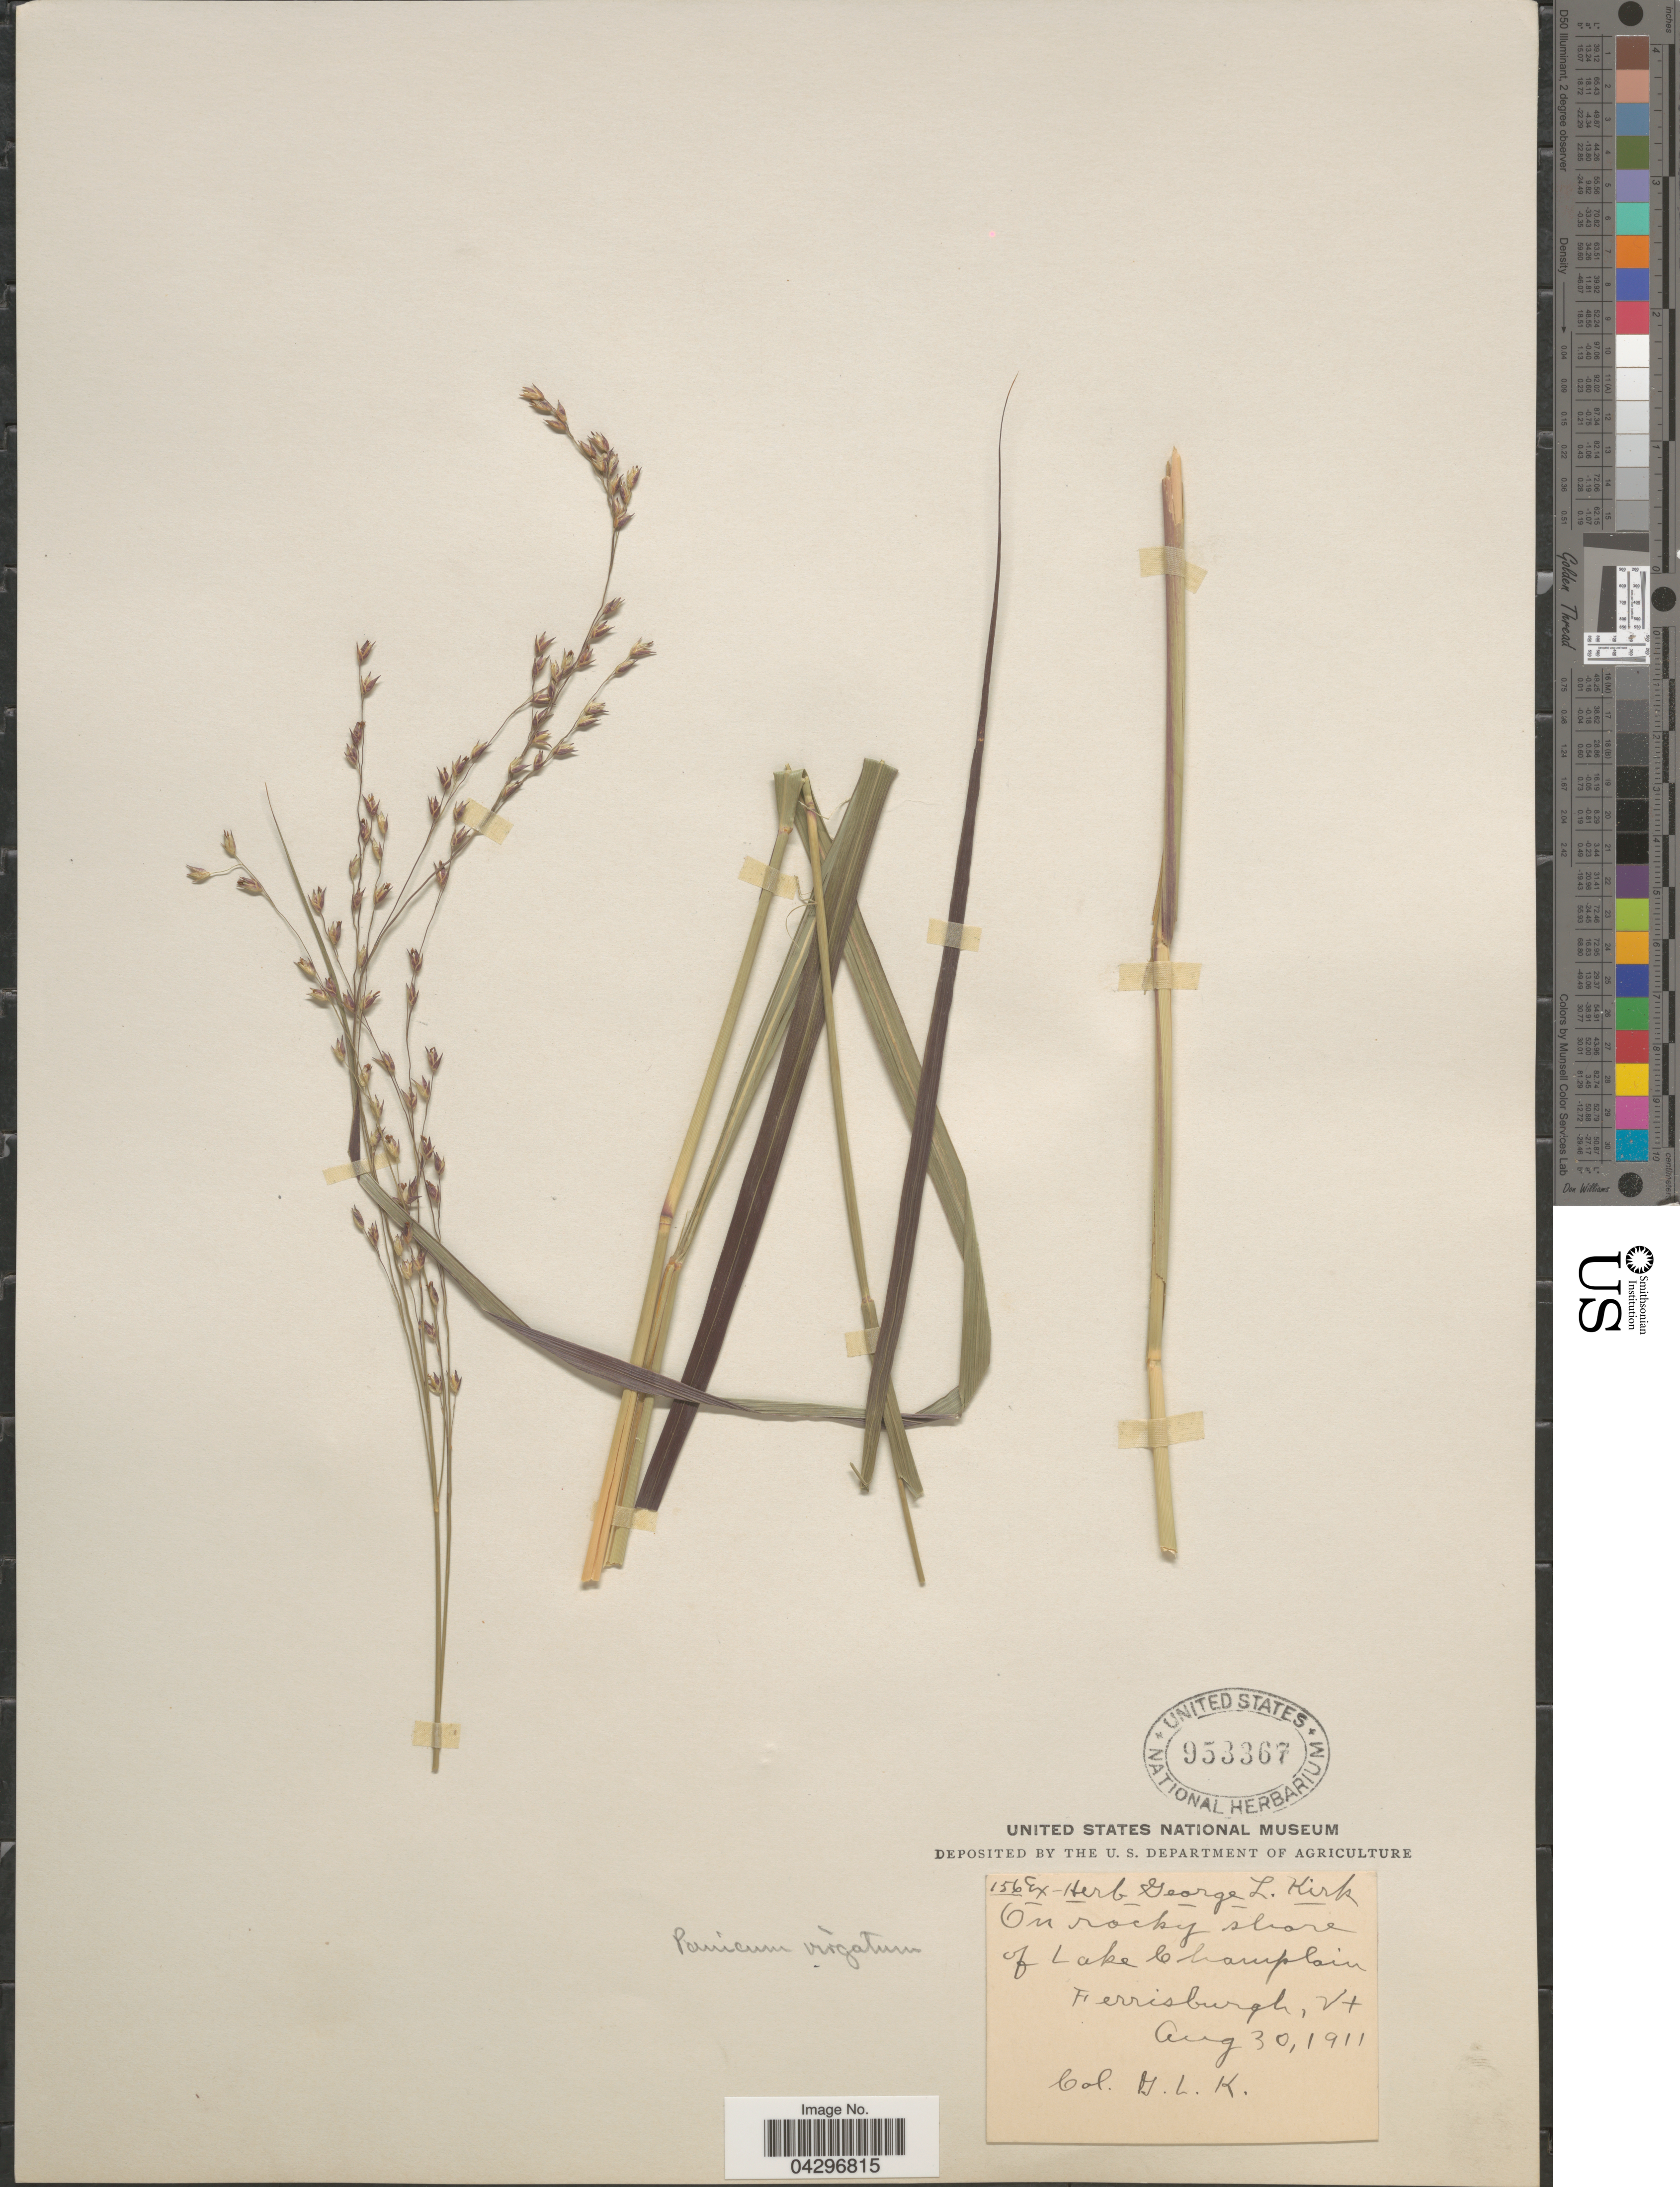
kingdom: Plantae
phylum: Tracheophyta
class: Liliopsida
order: Poales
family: Poaceae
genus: Panicum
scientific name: Panicum virgatum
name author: L.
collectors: G. Kirk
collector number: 156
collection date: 1911-08-30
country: United States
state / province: Vermont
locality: On rocky shore of Lake Champlain. Ferrisburgh.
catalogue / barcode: US 953367